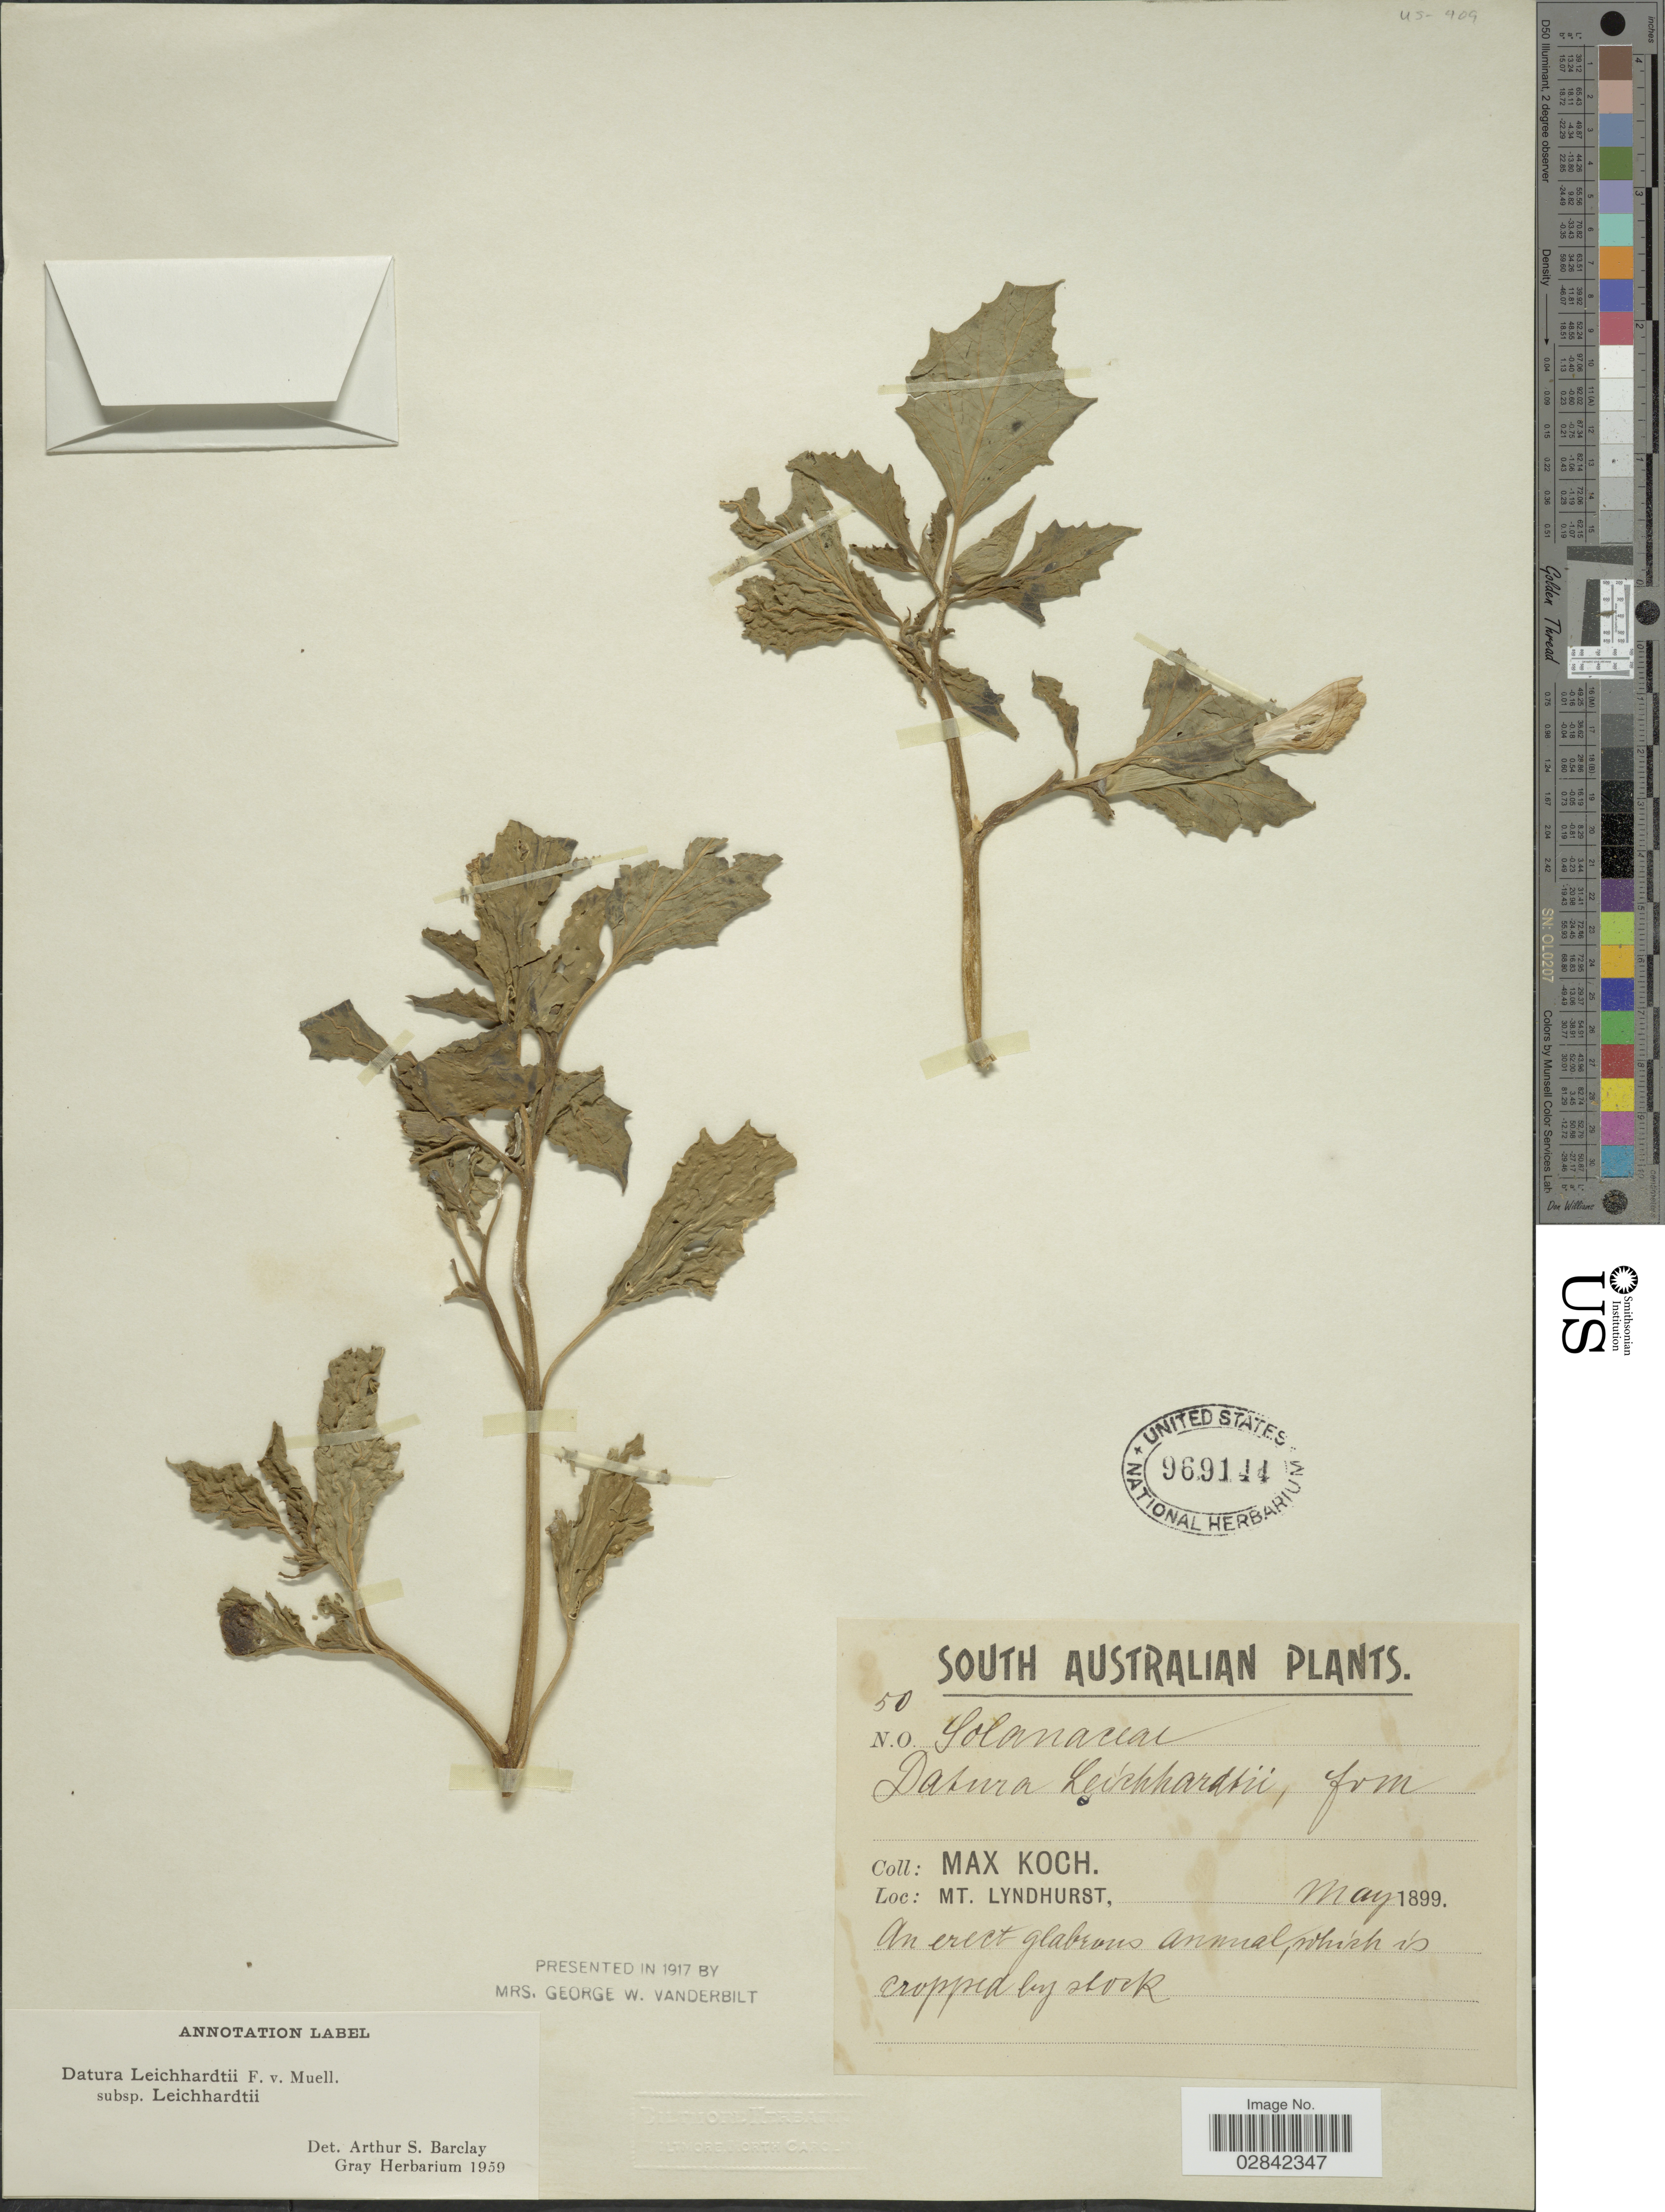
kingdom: Plantae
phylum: Tracheophyta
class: Magnoliopsida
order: Solanales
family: Solanaceae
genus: Datura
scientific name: Datura leichhardtii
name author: Benth.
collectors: M. Koch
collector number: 50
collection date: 1899-05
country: Australia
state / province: South Australia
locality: South Australian, Mt. Lyndhurst.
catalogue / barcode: US 969144